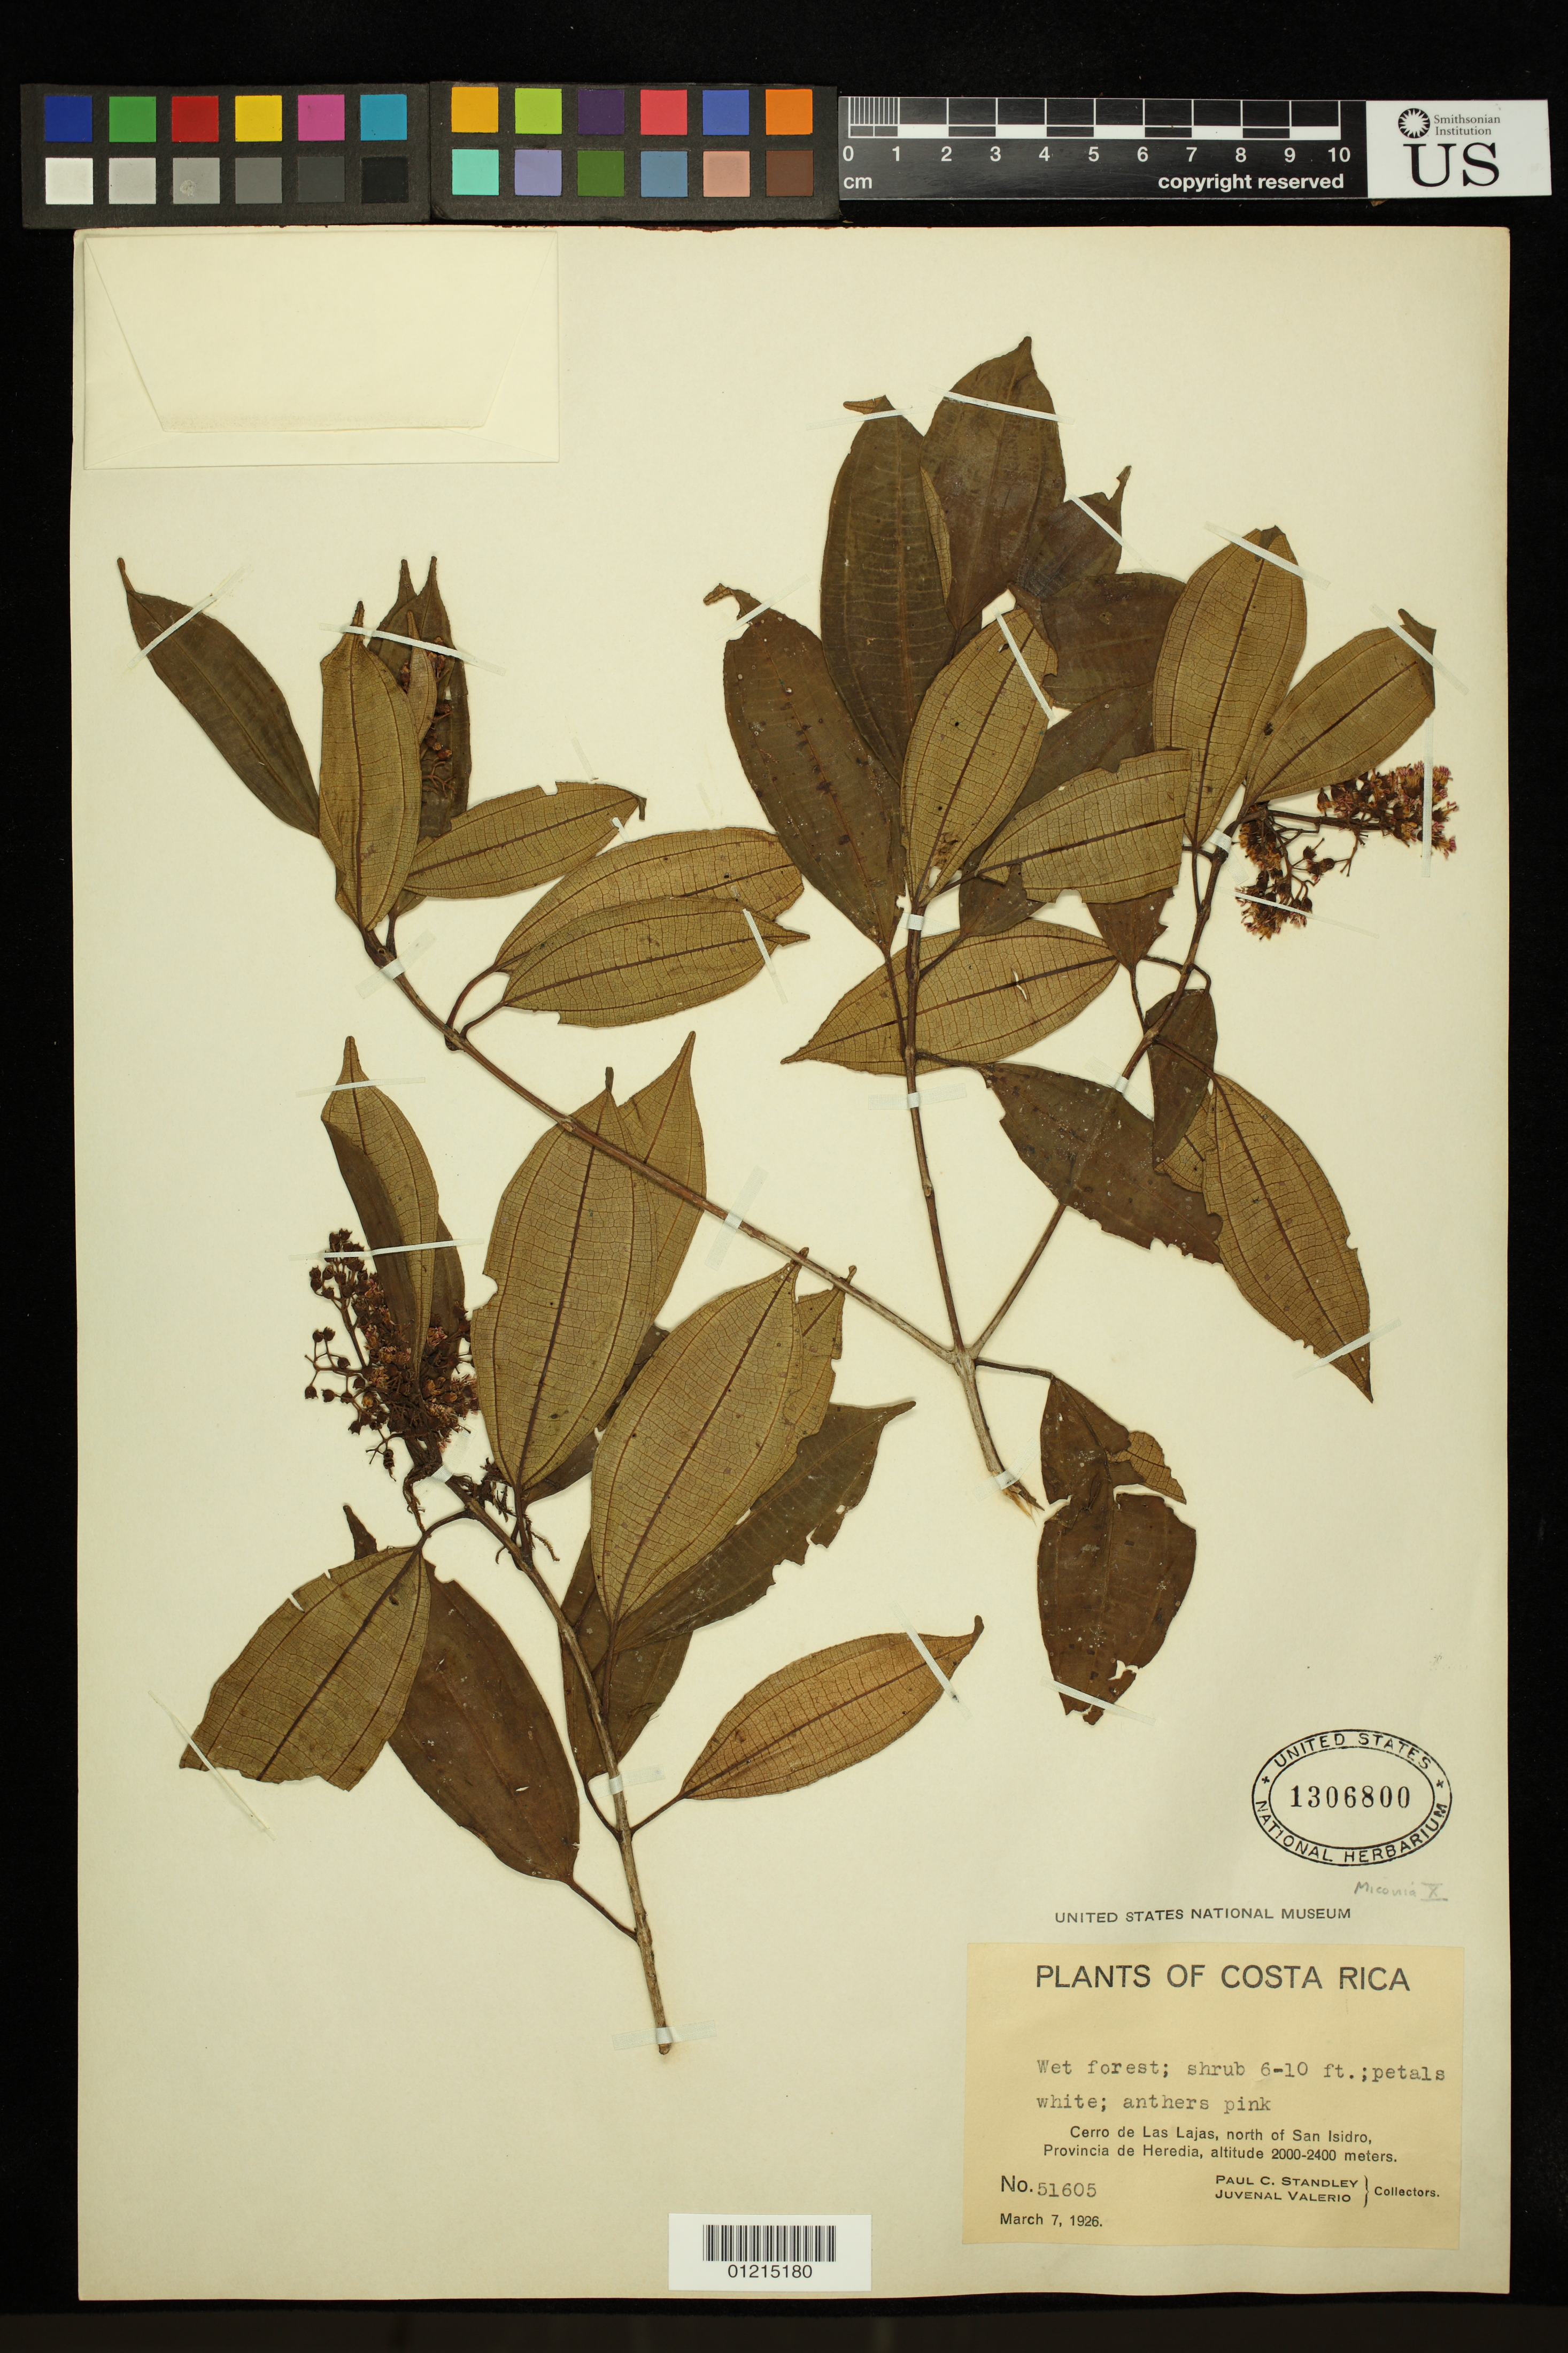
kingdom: Plantae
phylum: Tracheophyta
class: Magnoliopsida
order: Myrtales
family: Melastomataceae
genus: Miconia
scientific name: Miconia sp.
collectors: P. C. Standley & J. Valerio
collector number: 51605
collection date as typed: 7 Mar 1926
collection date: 1926-03-07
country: Costa Rica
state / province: Heredia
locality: Cerro de Las Lajas, north of San Isidro.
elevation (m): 2000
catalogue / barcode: US 1306800